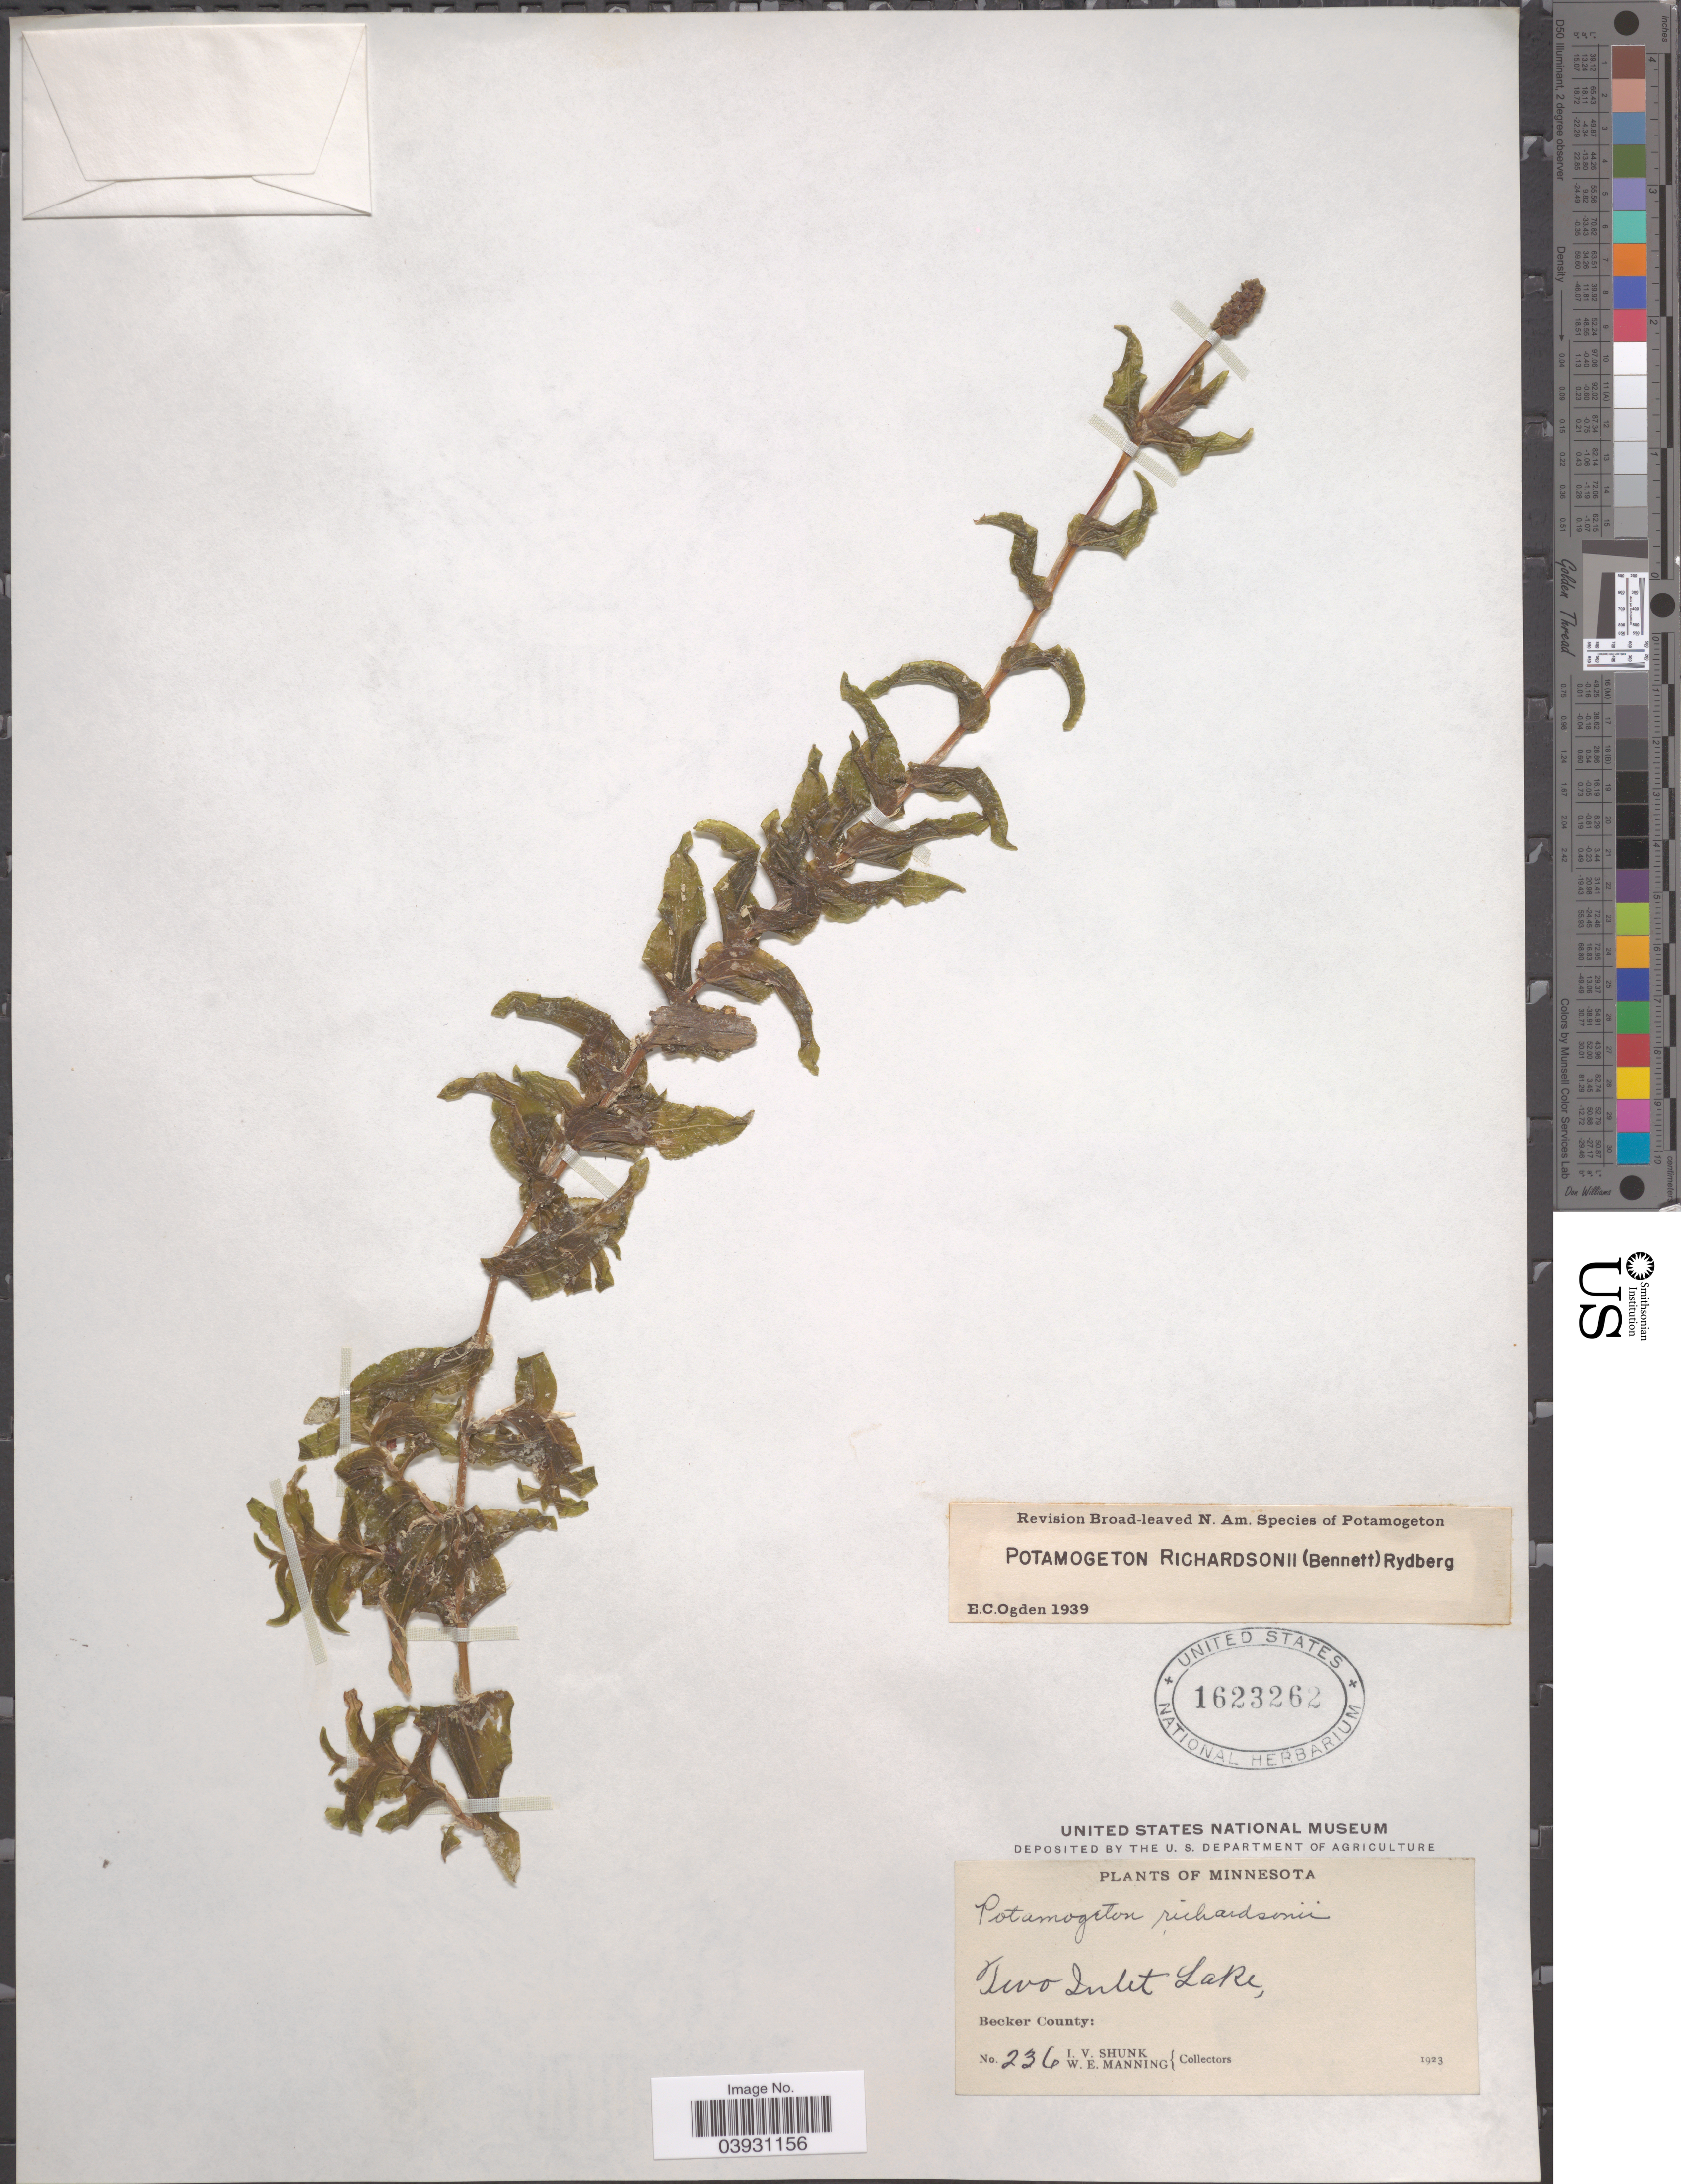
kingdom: Plantae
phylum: Tracheophyta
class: Liliopsida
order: Alismatales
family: Potamogetonaceae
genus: Potamogeton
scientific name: Potamogeton richardsonii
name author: (A.W. Benn.) Rydb.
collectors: I. Shunk & W. Manning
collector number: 236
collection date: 1923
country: United States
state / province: Minnesota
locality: Two Inlet Lake, Becker County.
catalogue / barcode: US 1623262